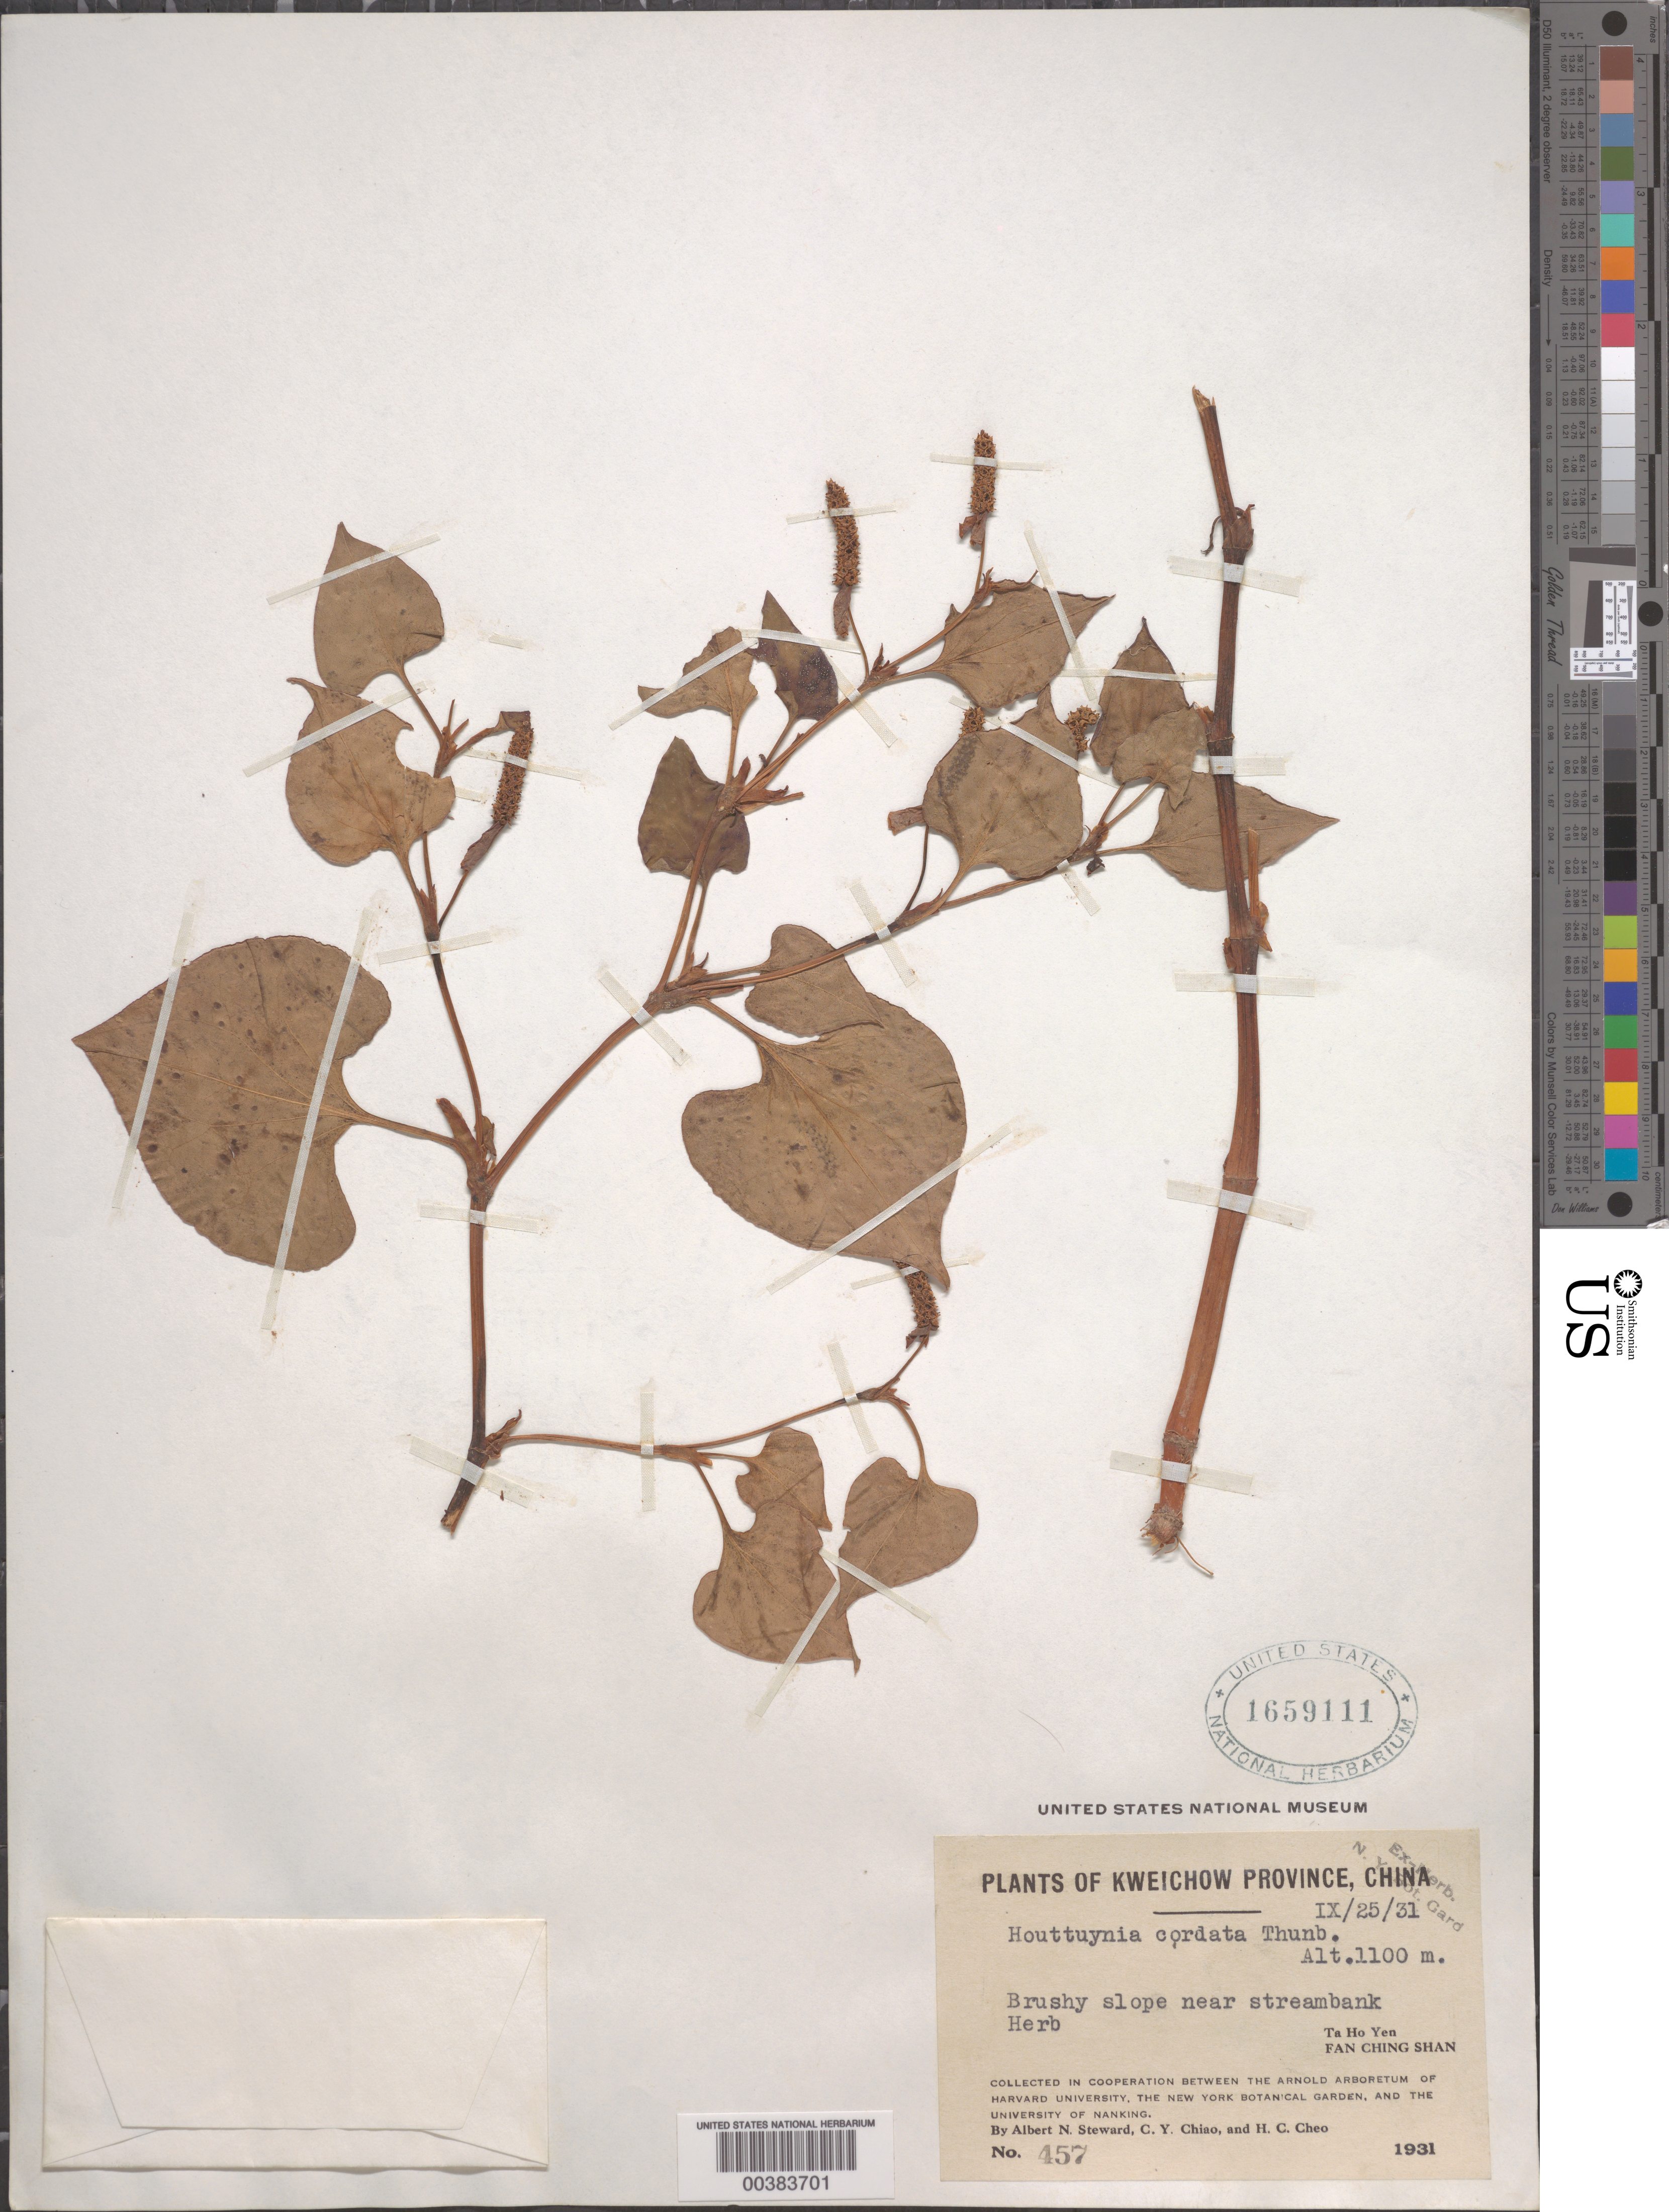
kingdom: Plantae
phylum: Tracheophyta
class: Magnoliopsida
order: Piperales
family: Saururaceae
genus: Houttuynia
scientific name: Houttuynia cordata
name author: Thunb.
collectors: A. N. Steward, C. Y. Chiao & H. Cheo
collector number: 457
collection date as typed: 25 Sep 1931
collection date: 1931-09-25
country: China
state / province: Guizhou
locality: Fan ching shan, ta ho yen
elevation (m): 1100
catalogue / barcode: US 1659111